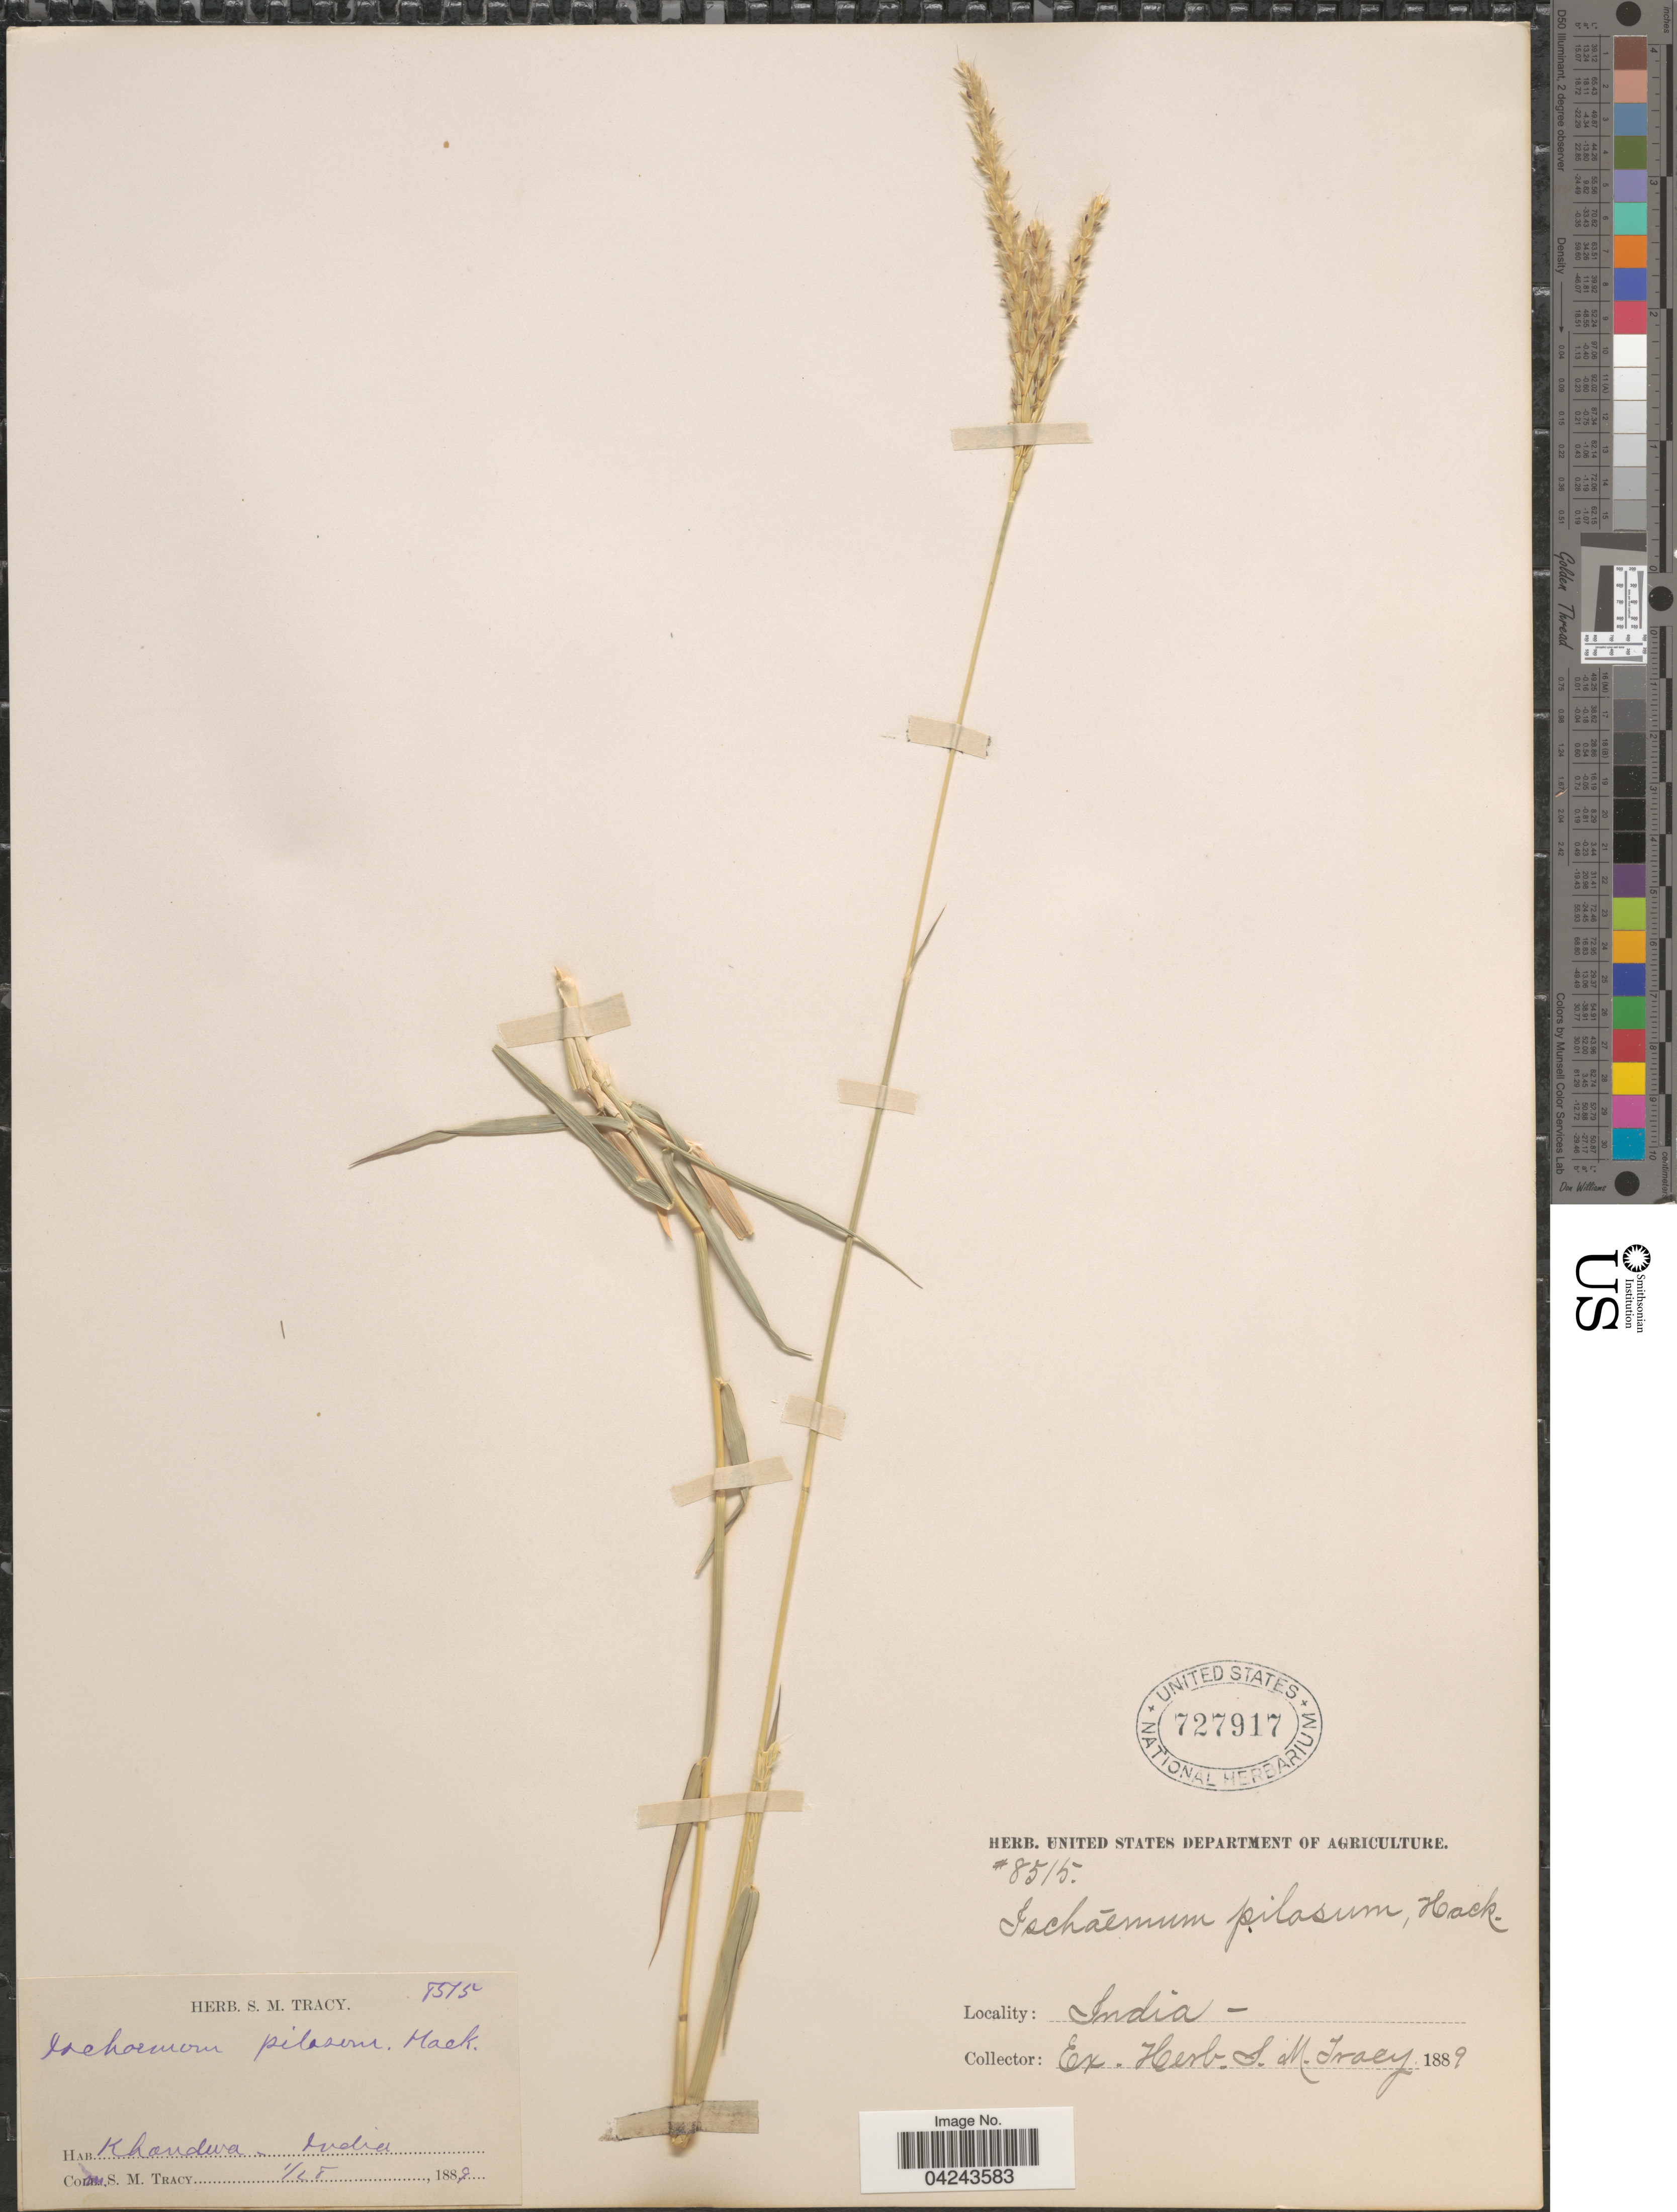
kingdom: Plantae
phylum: Tracheophyta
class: Liliopsida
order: Poales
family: Poaceae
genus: Ischaemum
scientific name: Ischaemum polystachyum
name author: J. Presl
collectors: S. M. Tracy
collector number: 8515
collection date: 1889-01-28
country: India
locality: Khandwa.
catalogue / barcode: US 727917